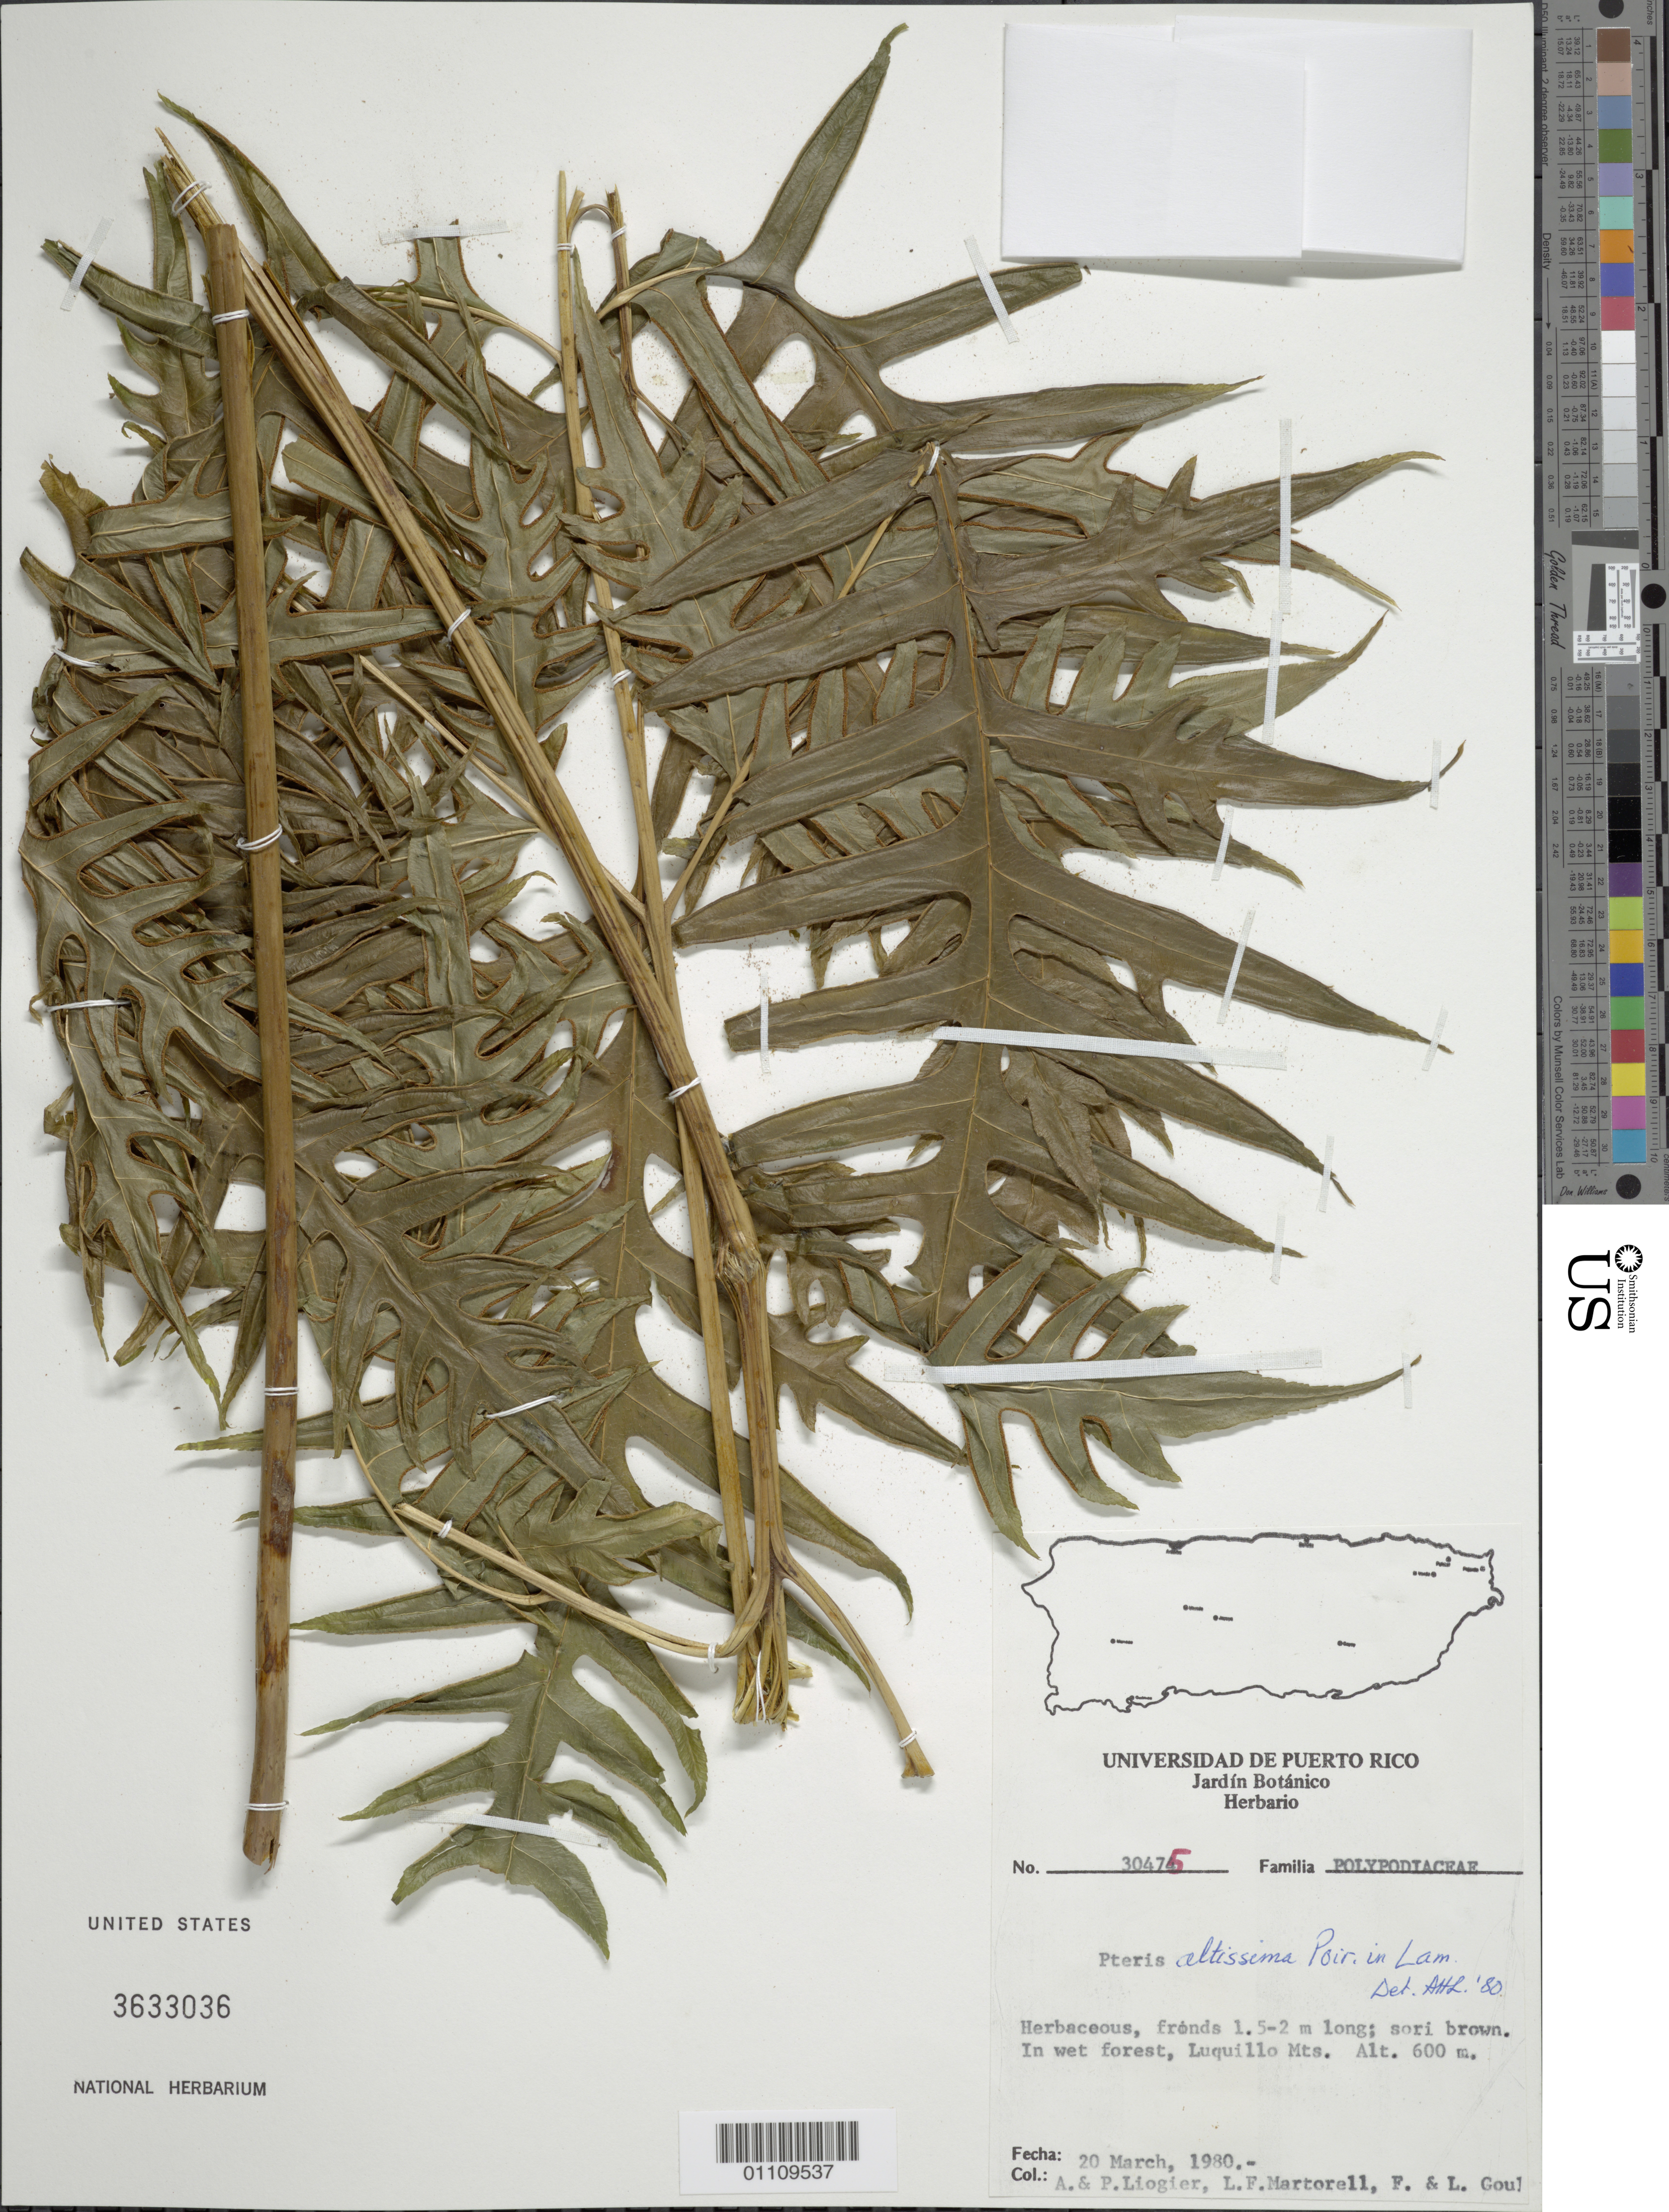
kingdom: Plantae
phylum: Tracheophyta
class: Polypodiopsida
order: Polypodiales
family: Pteridaceae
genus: Pteris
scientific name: Pteris altissima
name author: Poir.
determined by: Liogier, Alain H.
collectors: A. H. Liogier, M. P. Liogier, L. Martorell, F. Gould & L. Gould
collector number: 30475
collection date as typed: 20 Mar 1980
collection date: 1980-03-20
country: Puerto Rico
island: Puerto Rico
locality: Luquillo Mts.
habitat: In wet forest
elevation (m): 600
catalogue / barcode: US 3633036